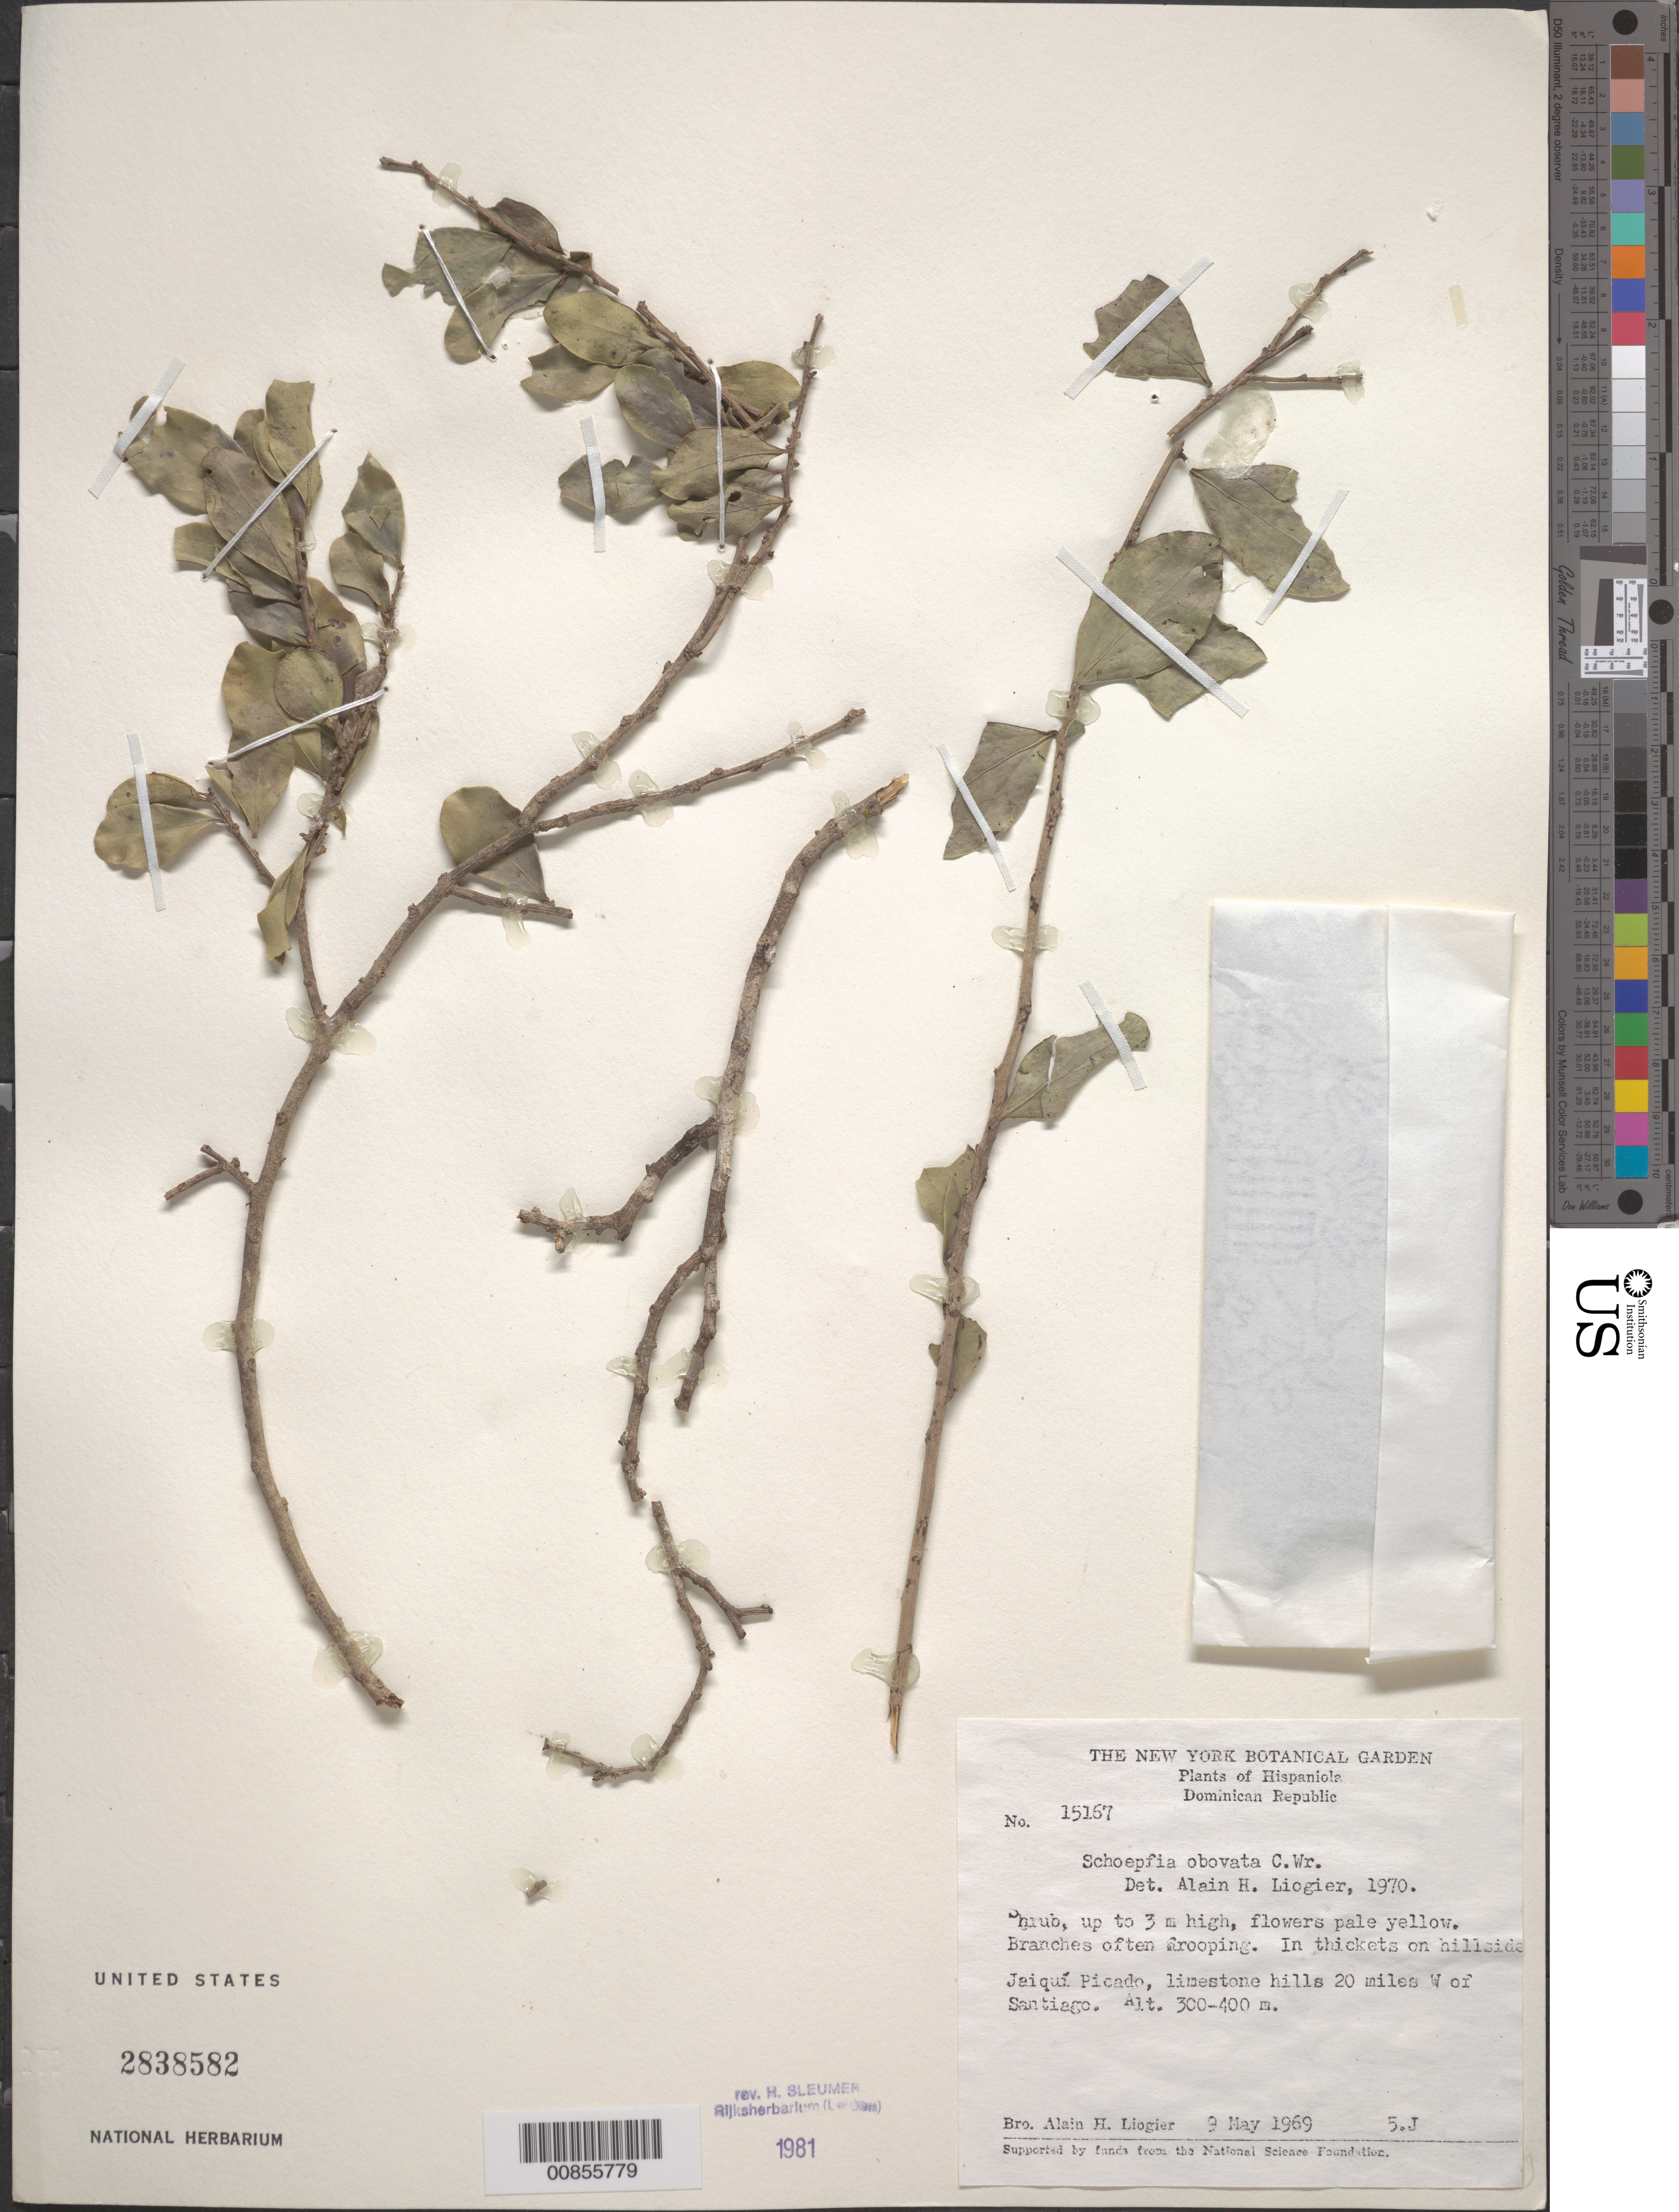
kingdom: Plantae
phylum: Tracheophyta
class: Magnoliopsida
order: Santalales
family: Schoepfiaceae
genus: Schoepfia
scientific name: Schoepfia obovata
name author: C. Wright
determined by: Liogier, Alain H.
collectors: A. H. Liogier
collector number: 15167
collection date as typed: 09 May 1969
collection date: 1969-05-09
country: Dominican Republic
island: Hispaniola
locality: Jaiquí Picado, limestone hills 20 miles W of Santiago.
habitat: In thickets on hillside. Limestone hills.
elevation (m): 300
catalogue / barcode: US 2838582